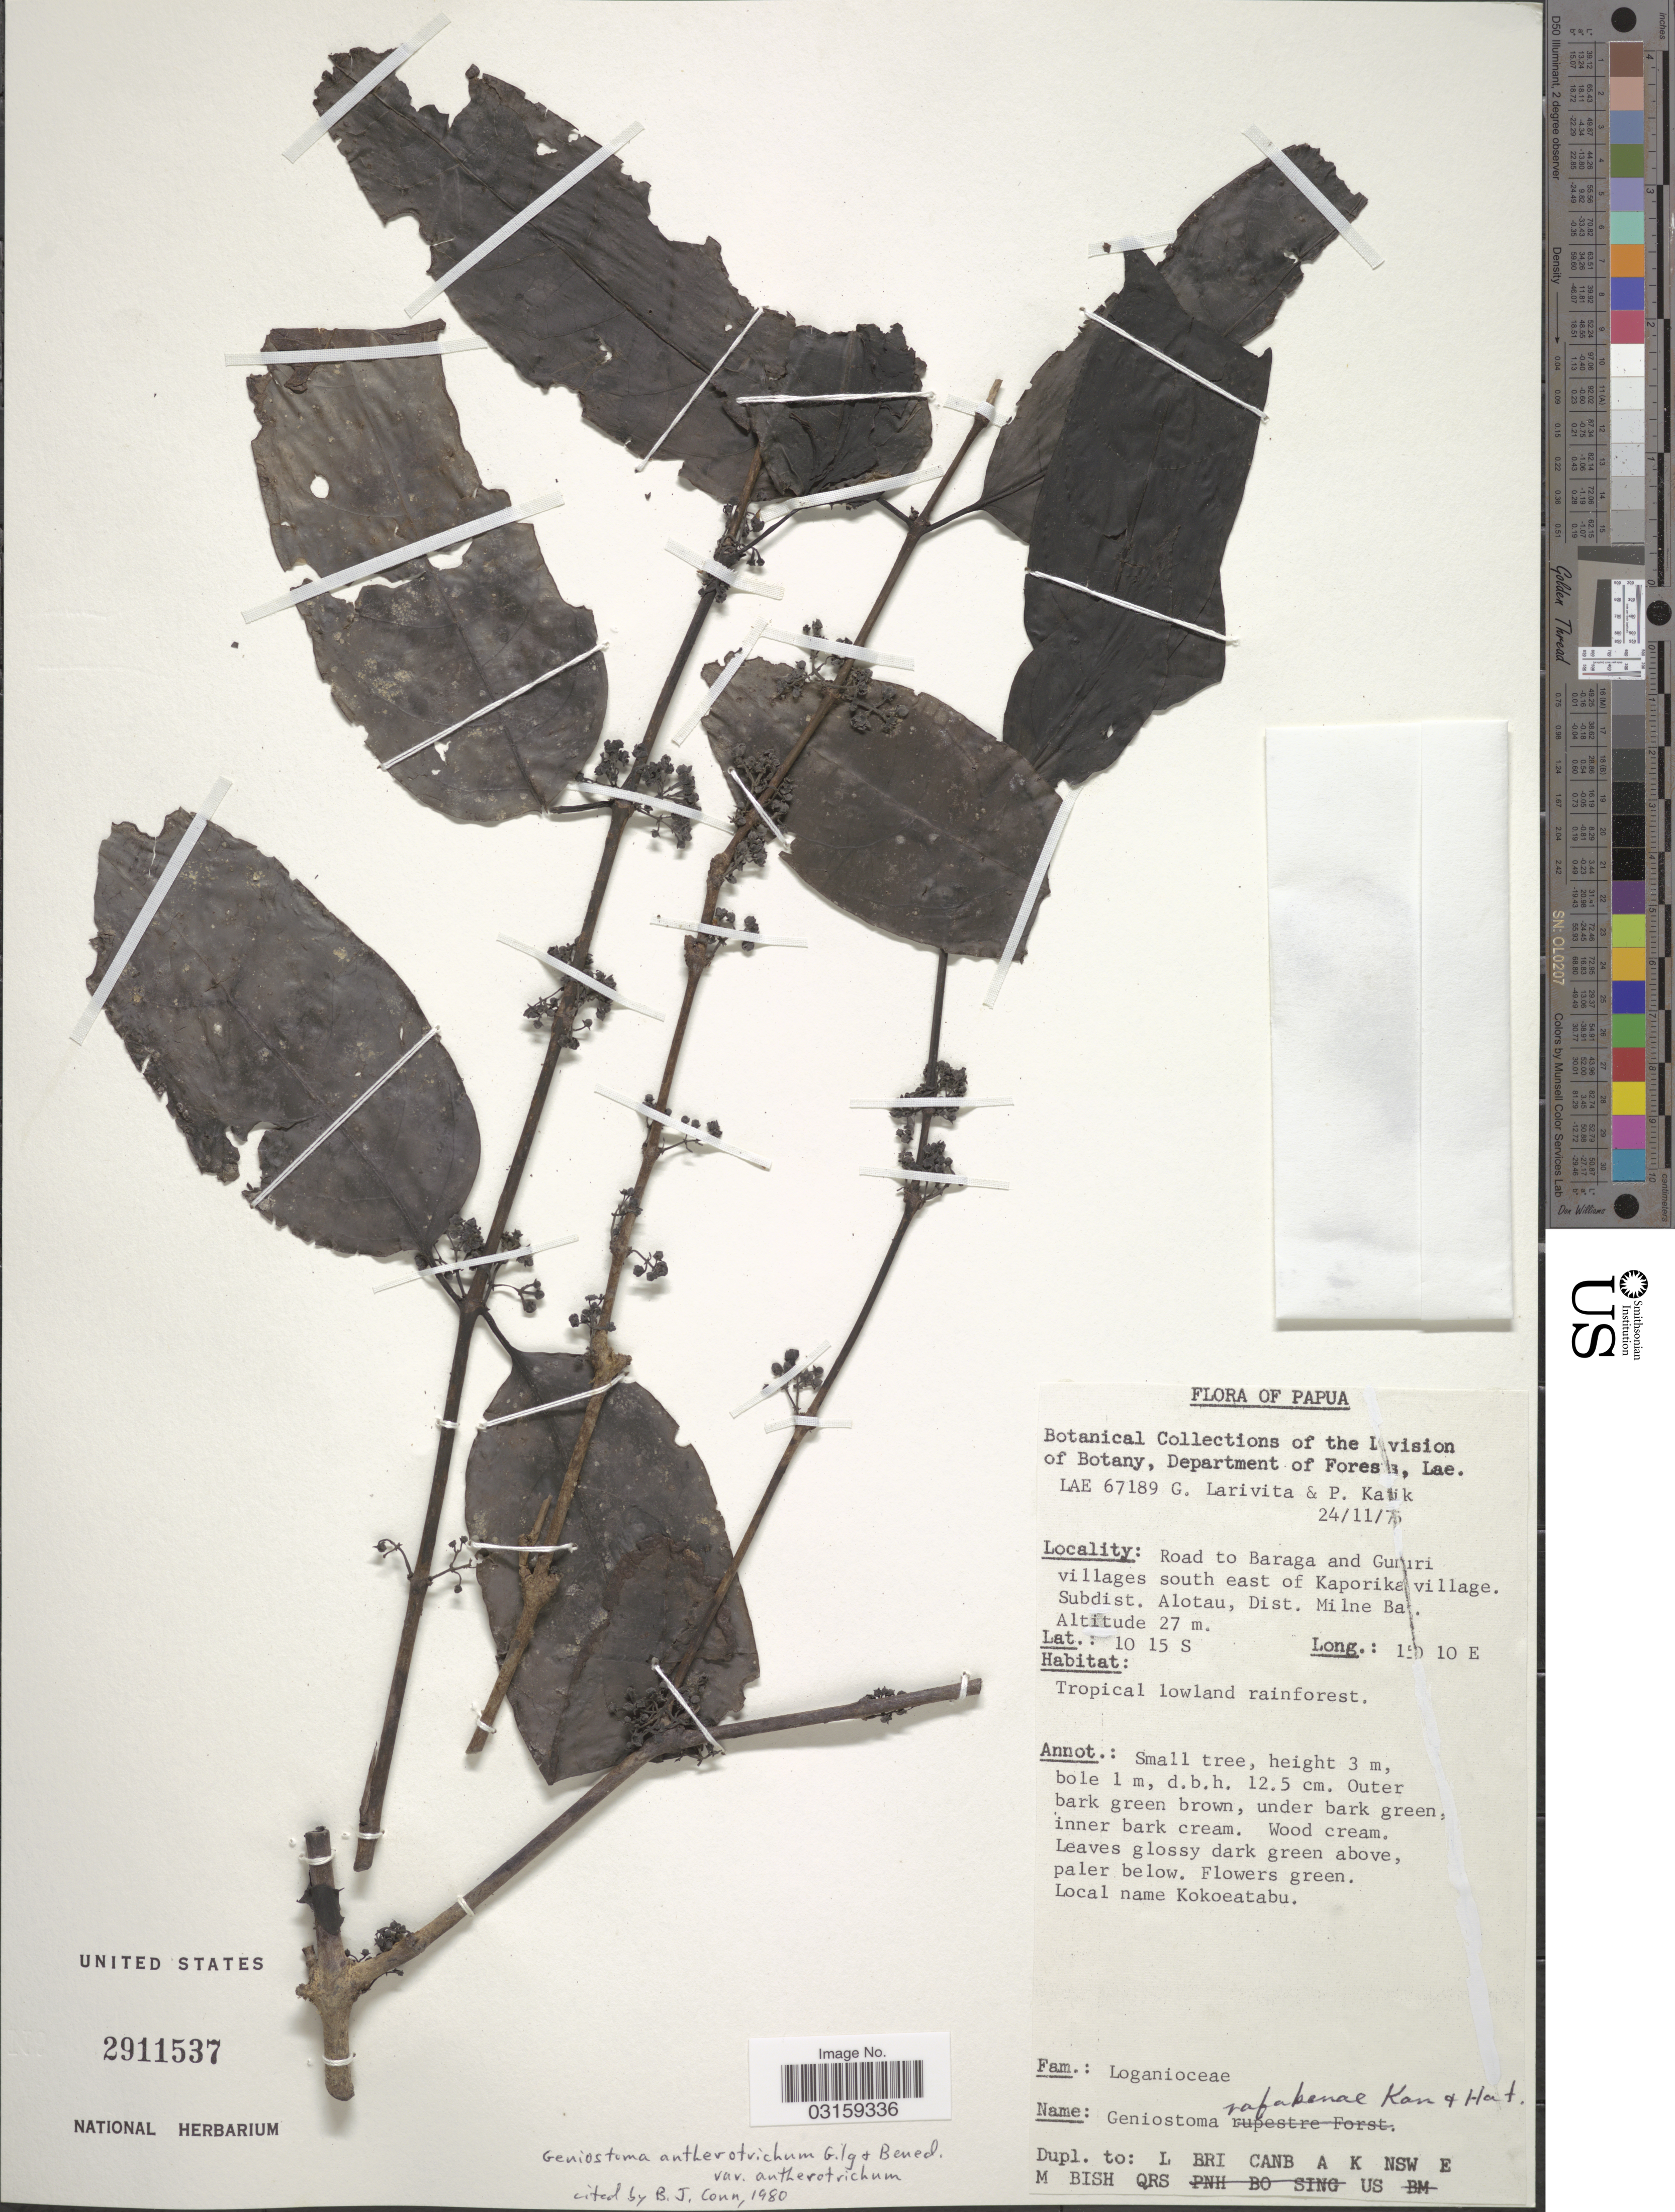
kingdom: Plantae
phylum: Tracheophyta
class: Magnoliopsida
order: Gentianales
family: Loganiaceae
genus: Geniostoma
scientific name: Geniostoma antherotrichum var. antherotrichum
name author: Gilg & Gilg-Ben.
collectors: G. Larivita & P. Katik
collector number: LAE 67189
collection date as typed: Transcribed d/m/y: 24/11/75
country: Papua New Guinea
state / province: Milne Bay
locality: Papua. Road to Baraga and Gu [illegible text]uri villages south east of Kaporika village. Subdist. Alotau, Dist. Milne Ba [illegible text].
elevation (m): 27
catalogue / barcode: US 2911537